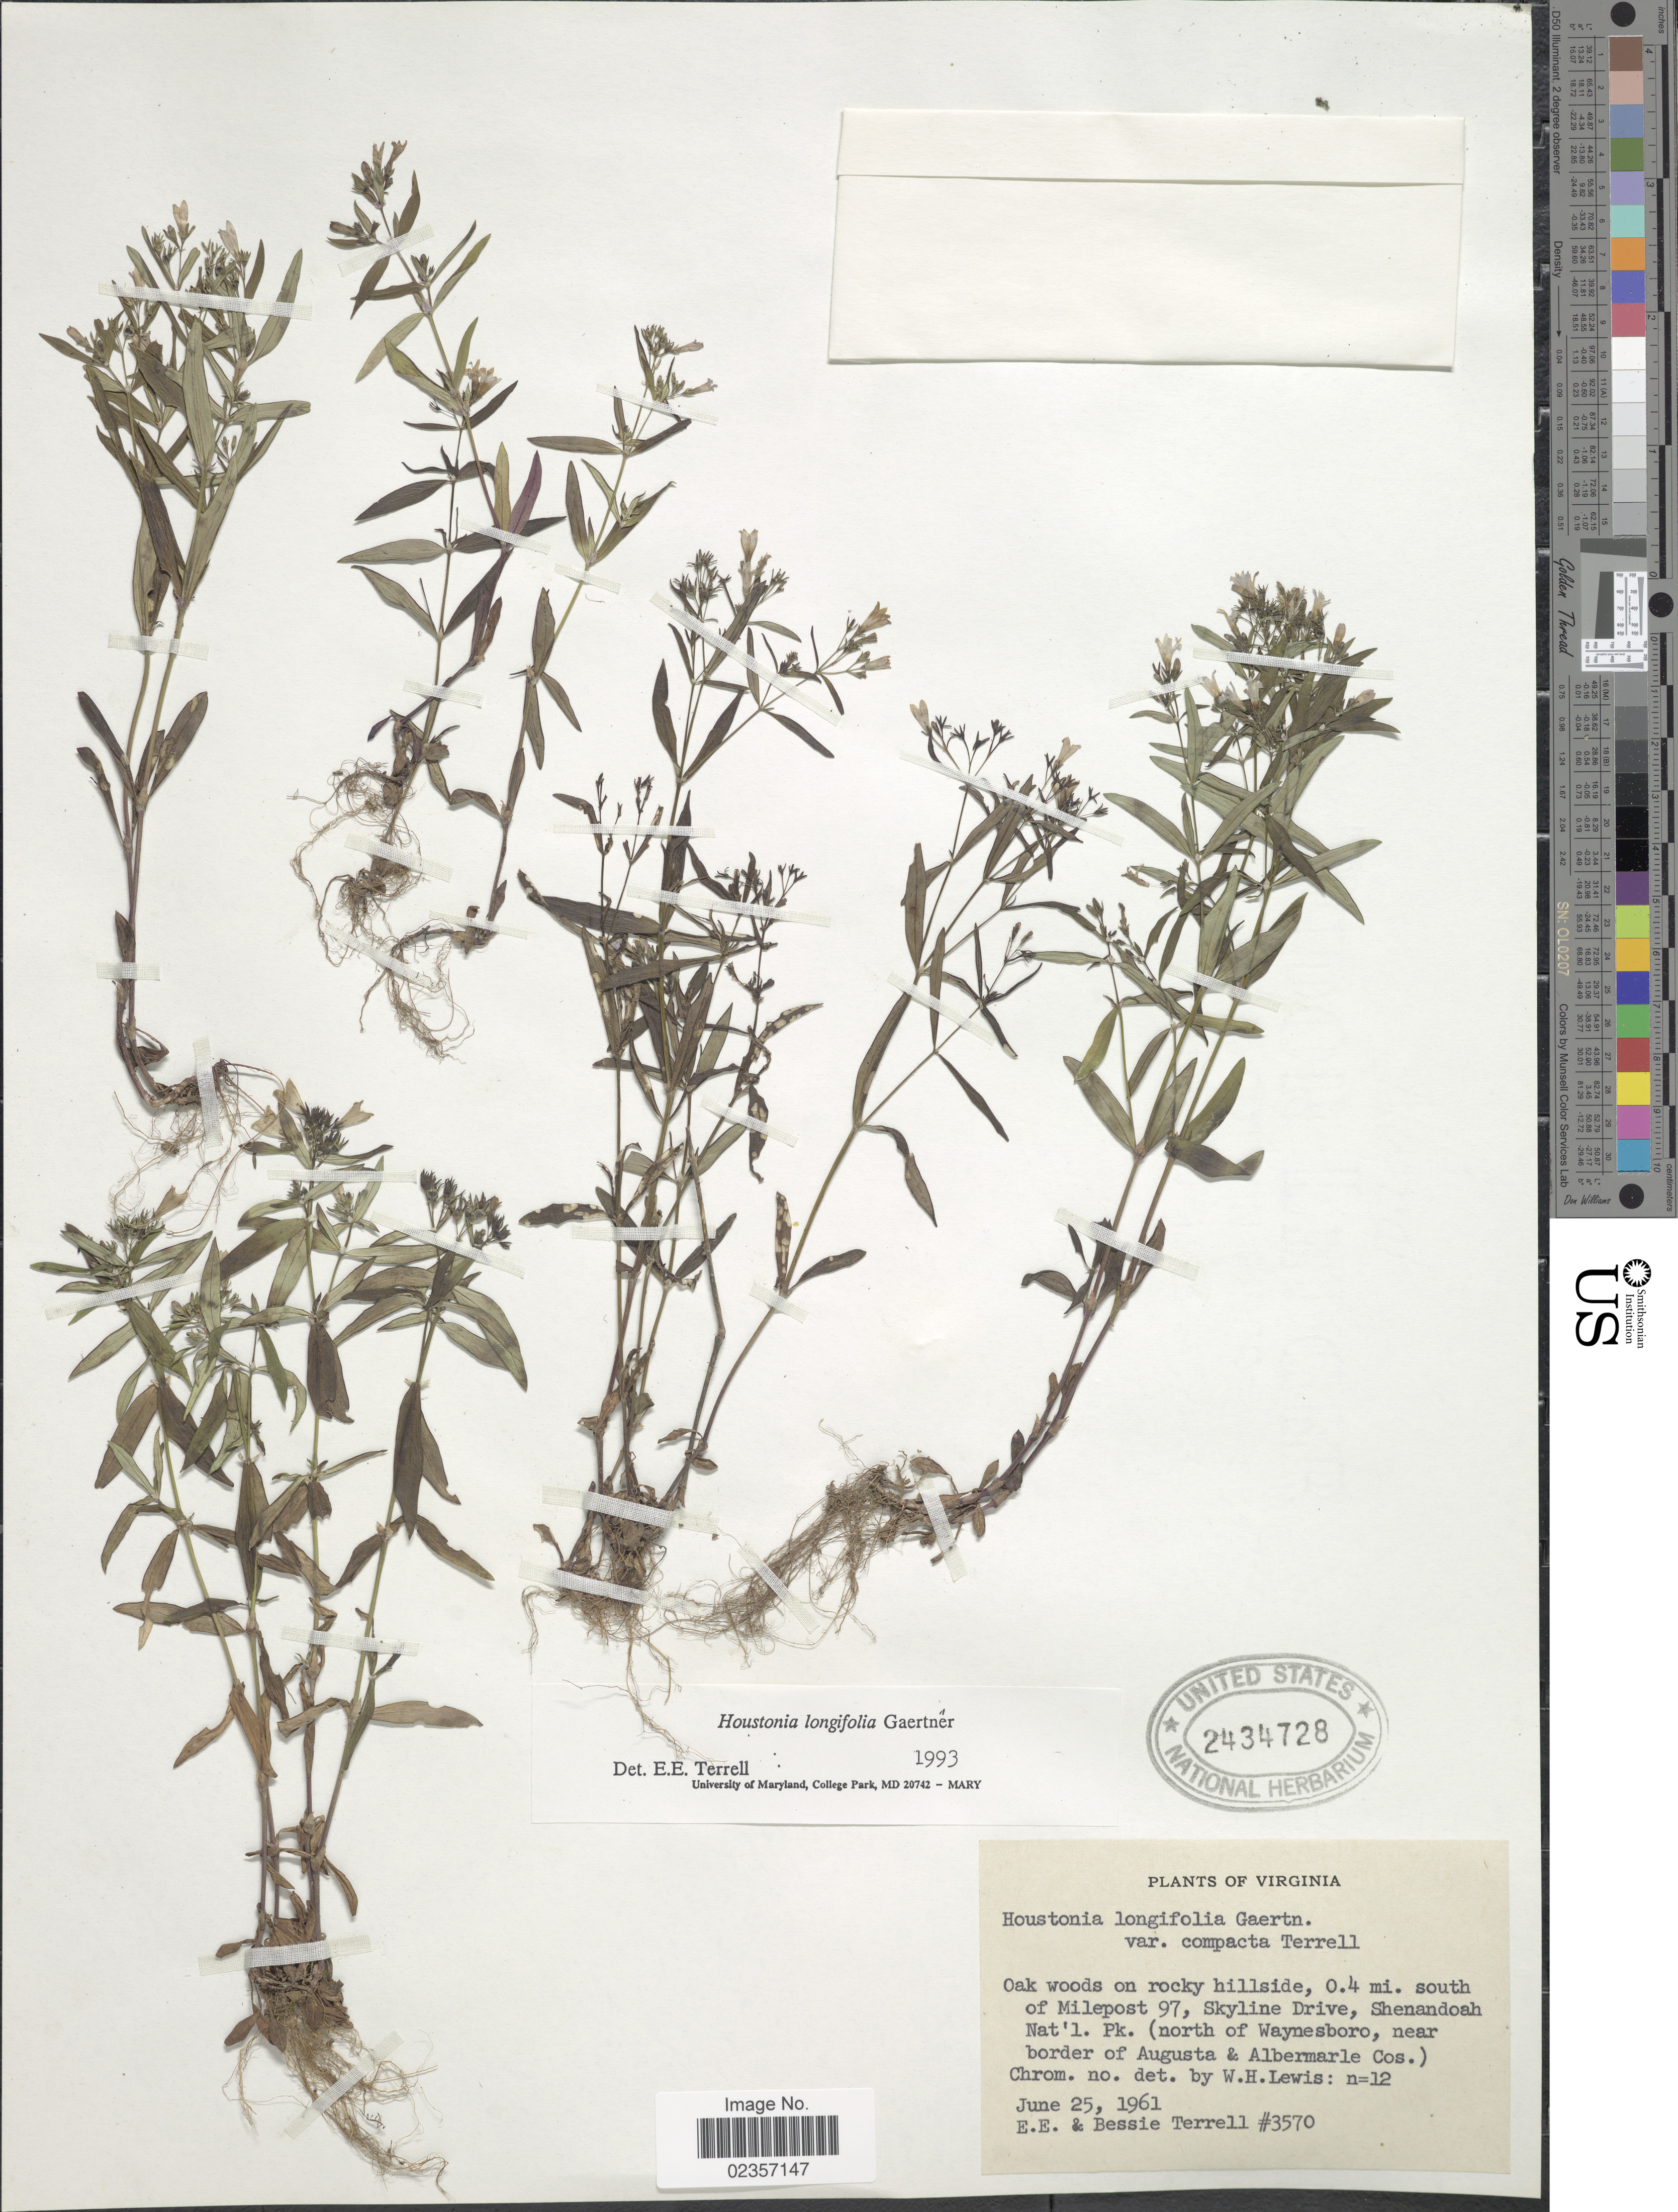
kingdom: Plantae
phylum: Tracheophyta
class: Magnoliopsida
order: Gentianales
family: Rubiaceae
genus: Houstonia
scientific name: Houstonia longifolia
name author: Gaertn.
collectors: E. E. Terrell & B. Terrell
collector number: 3570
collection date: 1961-06-25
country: United States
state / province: Virginia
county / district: Augusta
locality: Oak woods on rocky hillside, 0.4 mi south of Milepost 97, Skyline Drive, Shenandoah Nat'l Pk. (north of Waynesboro, near border of Augusta & Albermarle Co.)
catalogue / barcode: US 2434728